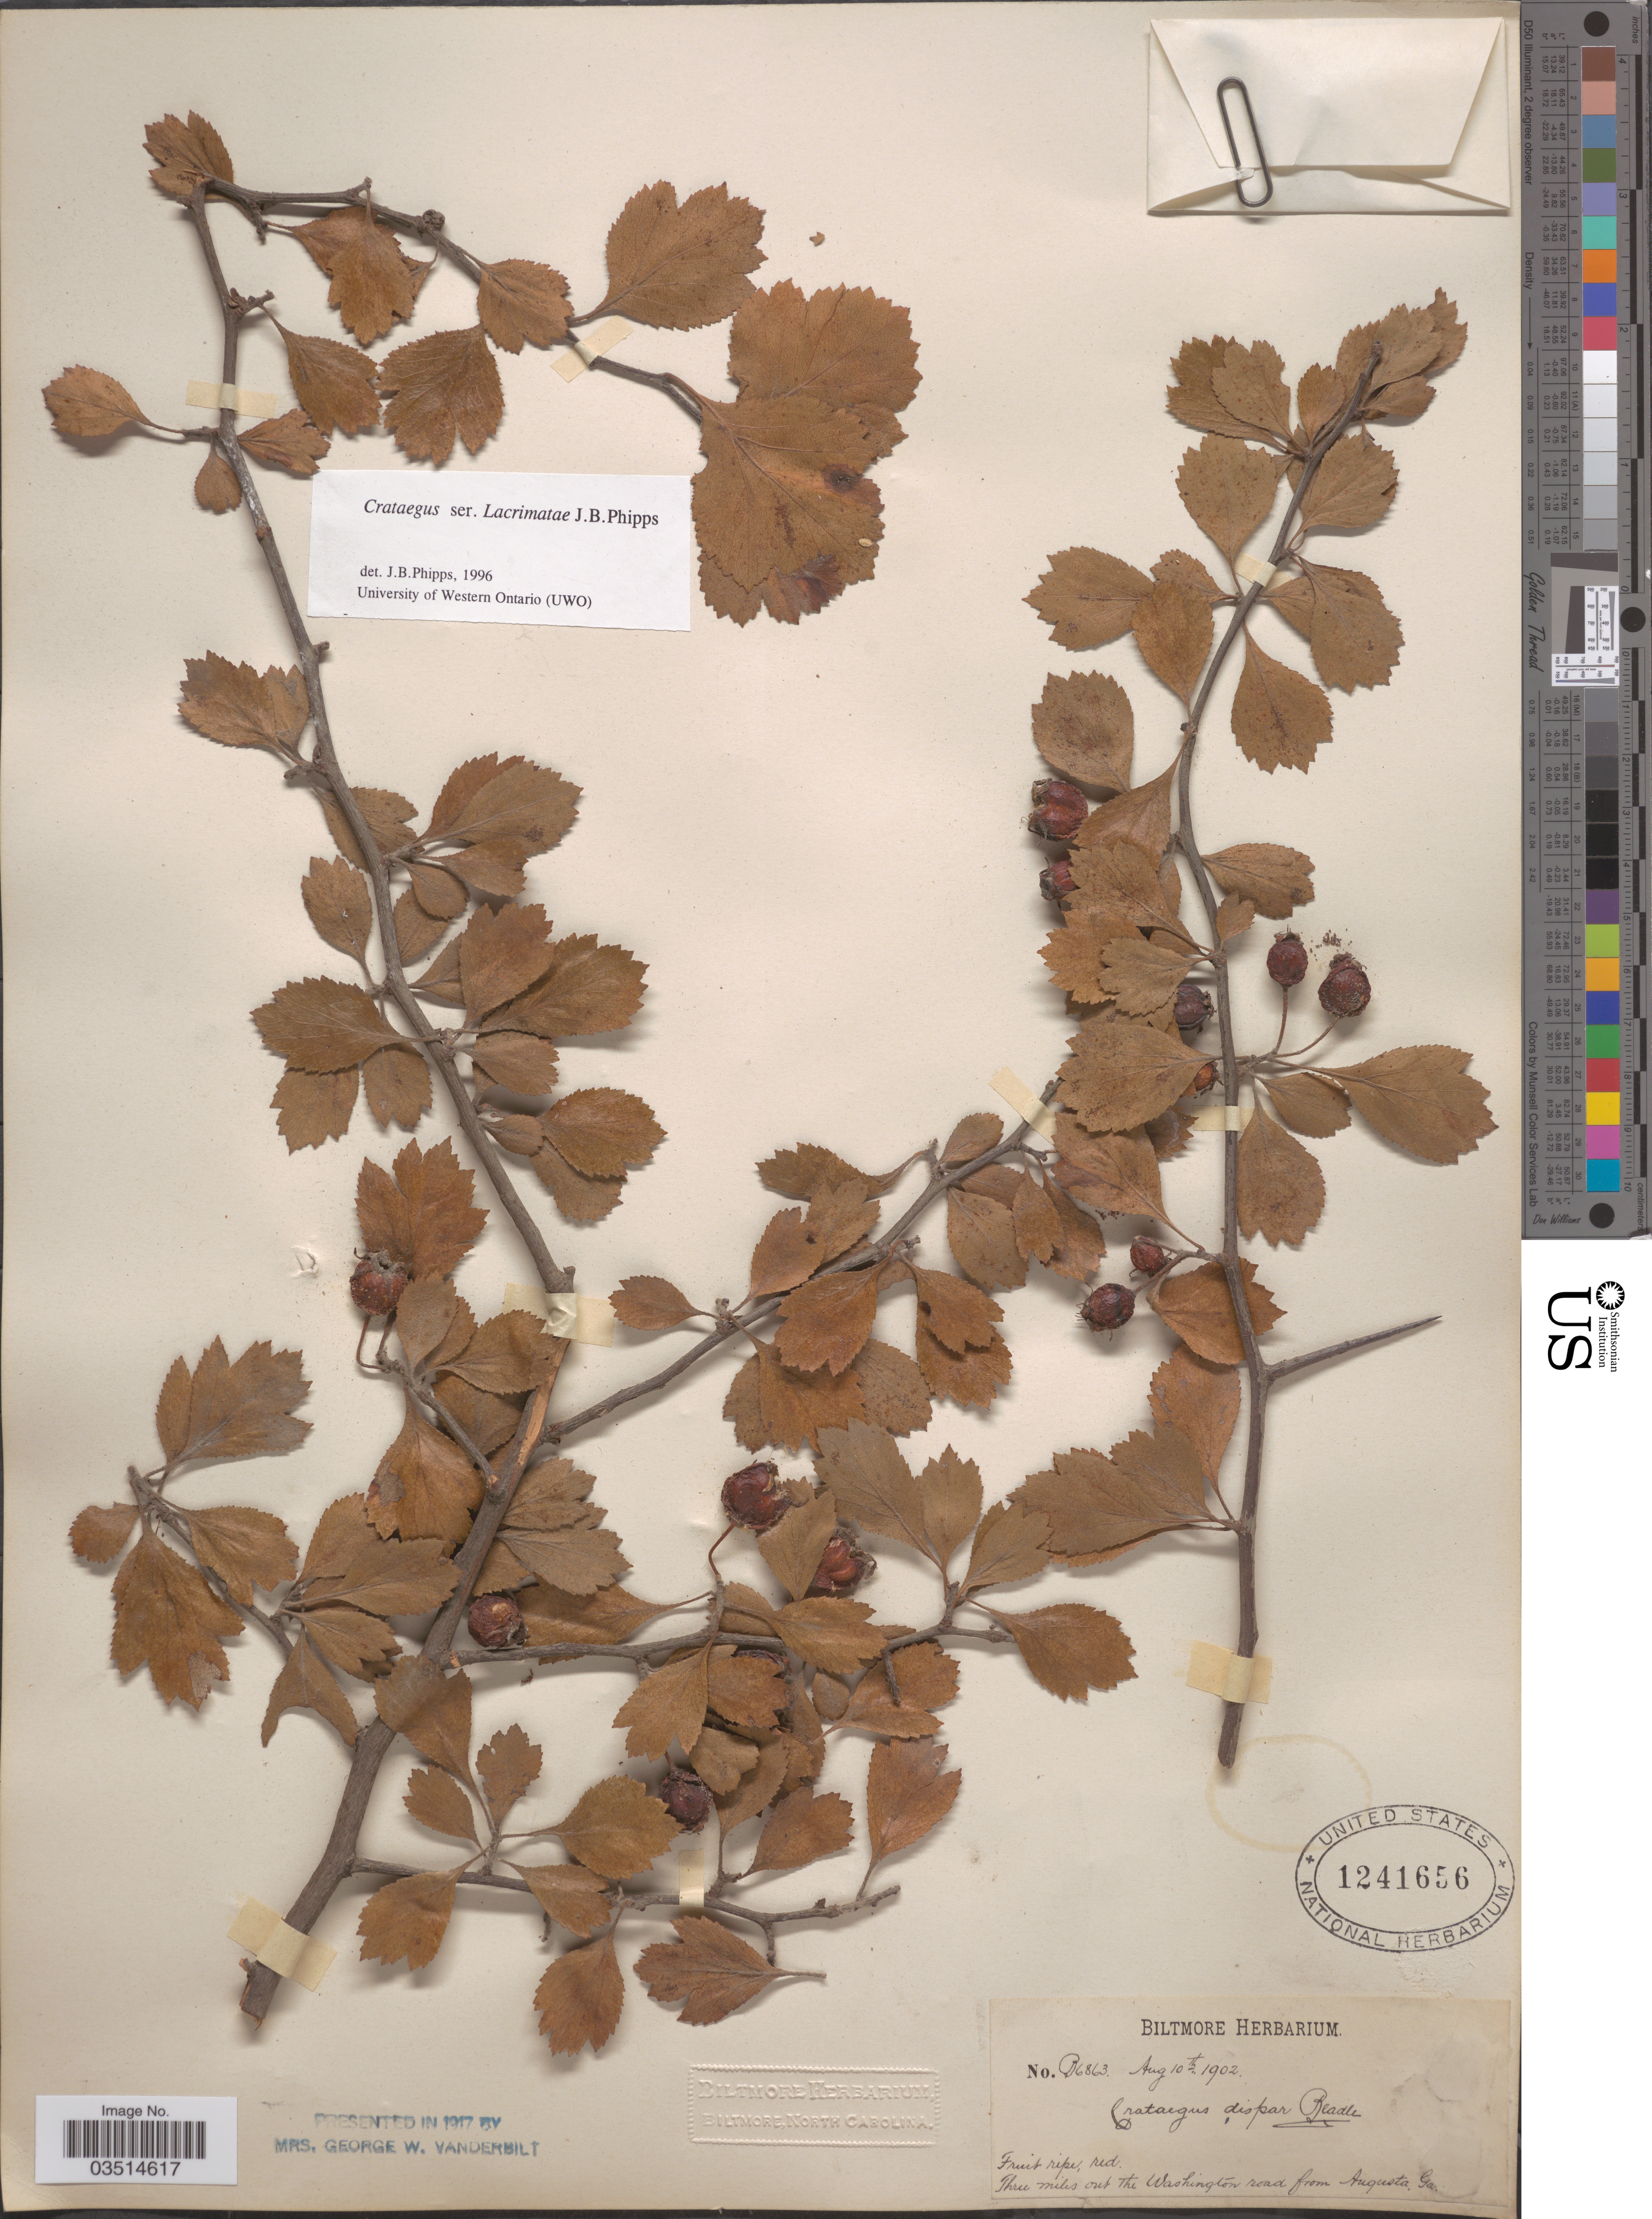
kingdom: Plantae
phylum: Tracheophyta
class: Magnoliopsida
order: Rosales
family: Rosaceae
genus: Crataegus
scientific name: Crataegus dispar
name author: Beadle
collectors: ex herb. Biltmore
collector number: B6863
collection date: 1902-08-10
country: United States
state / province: Georgia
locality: Three miles out the Washington road from Augusta.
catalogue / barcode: US 1241656